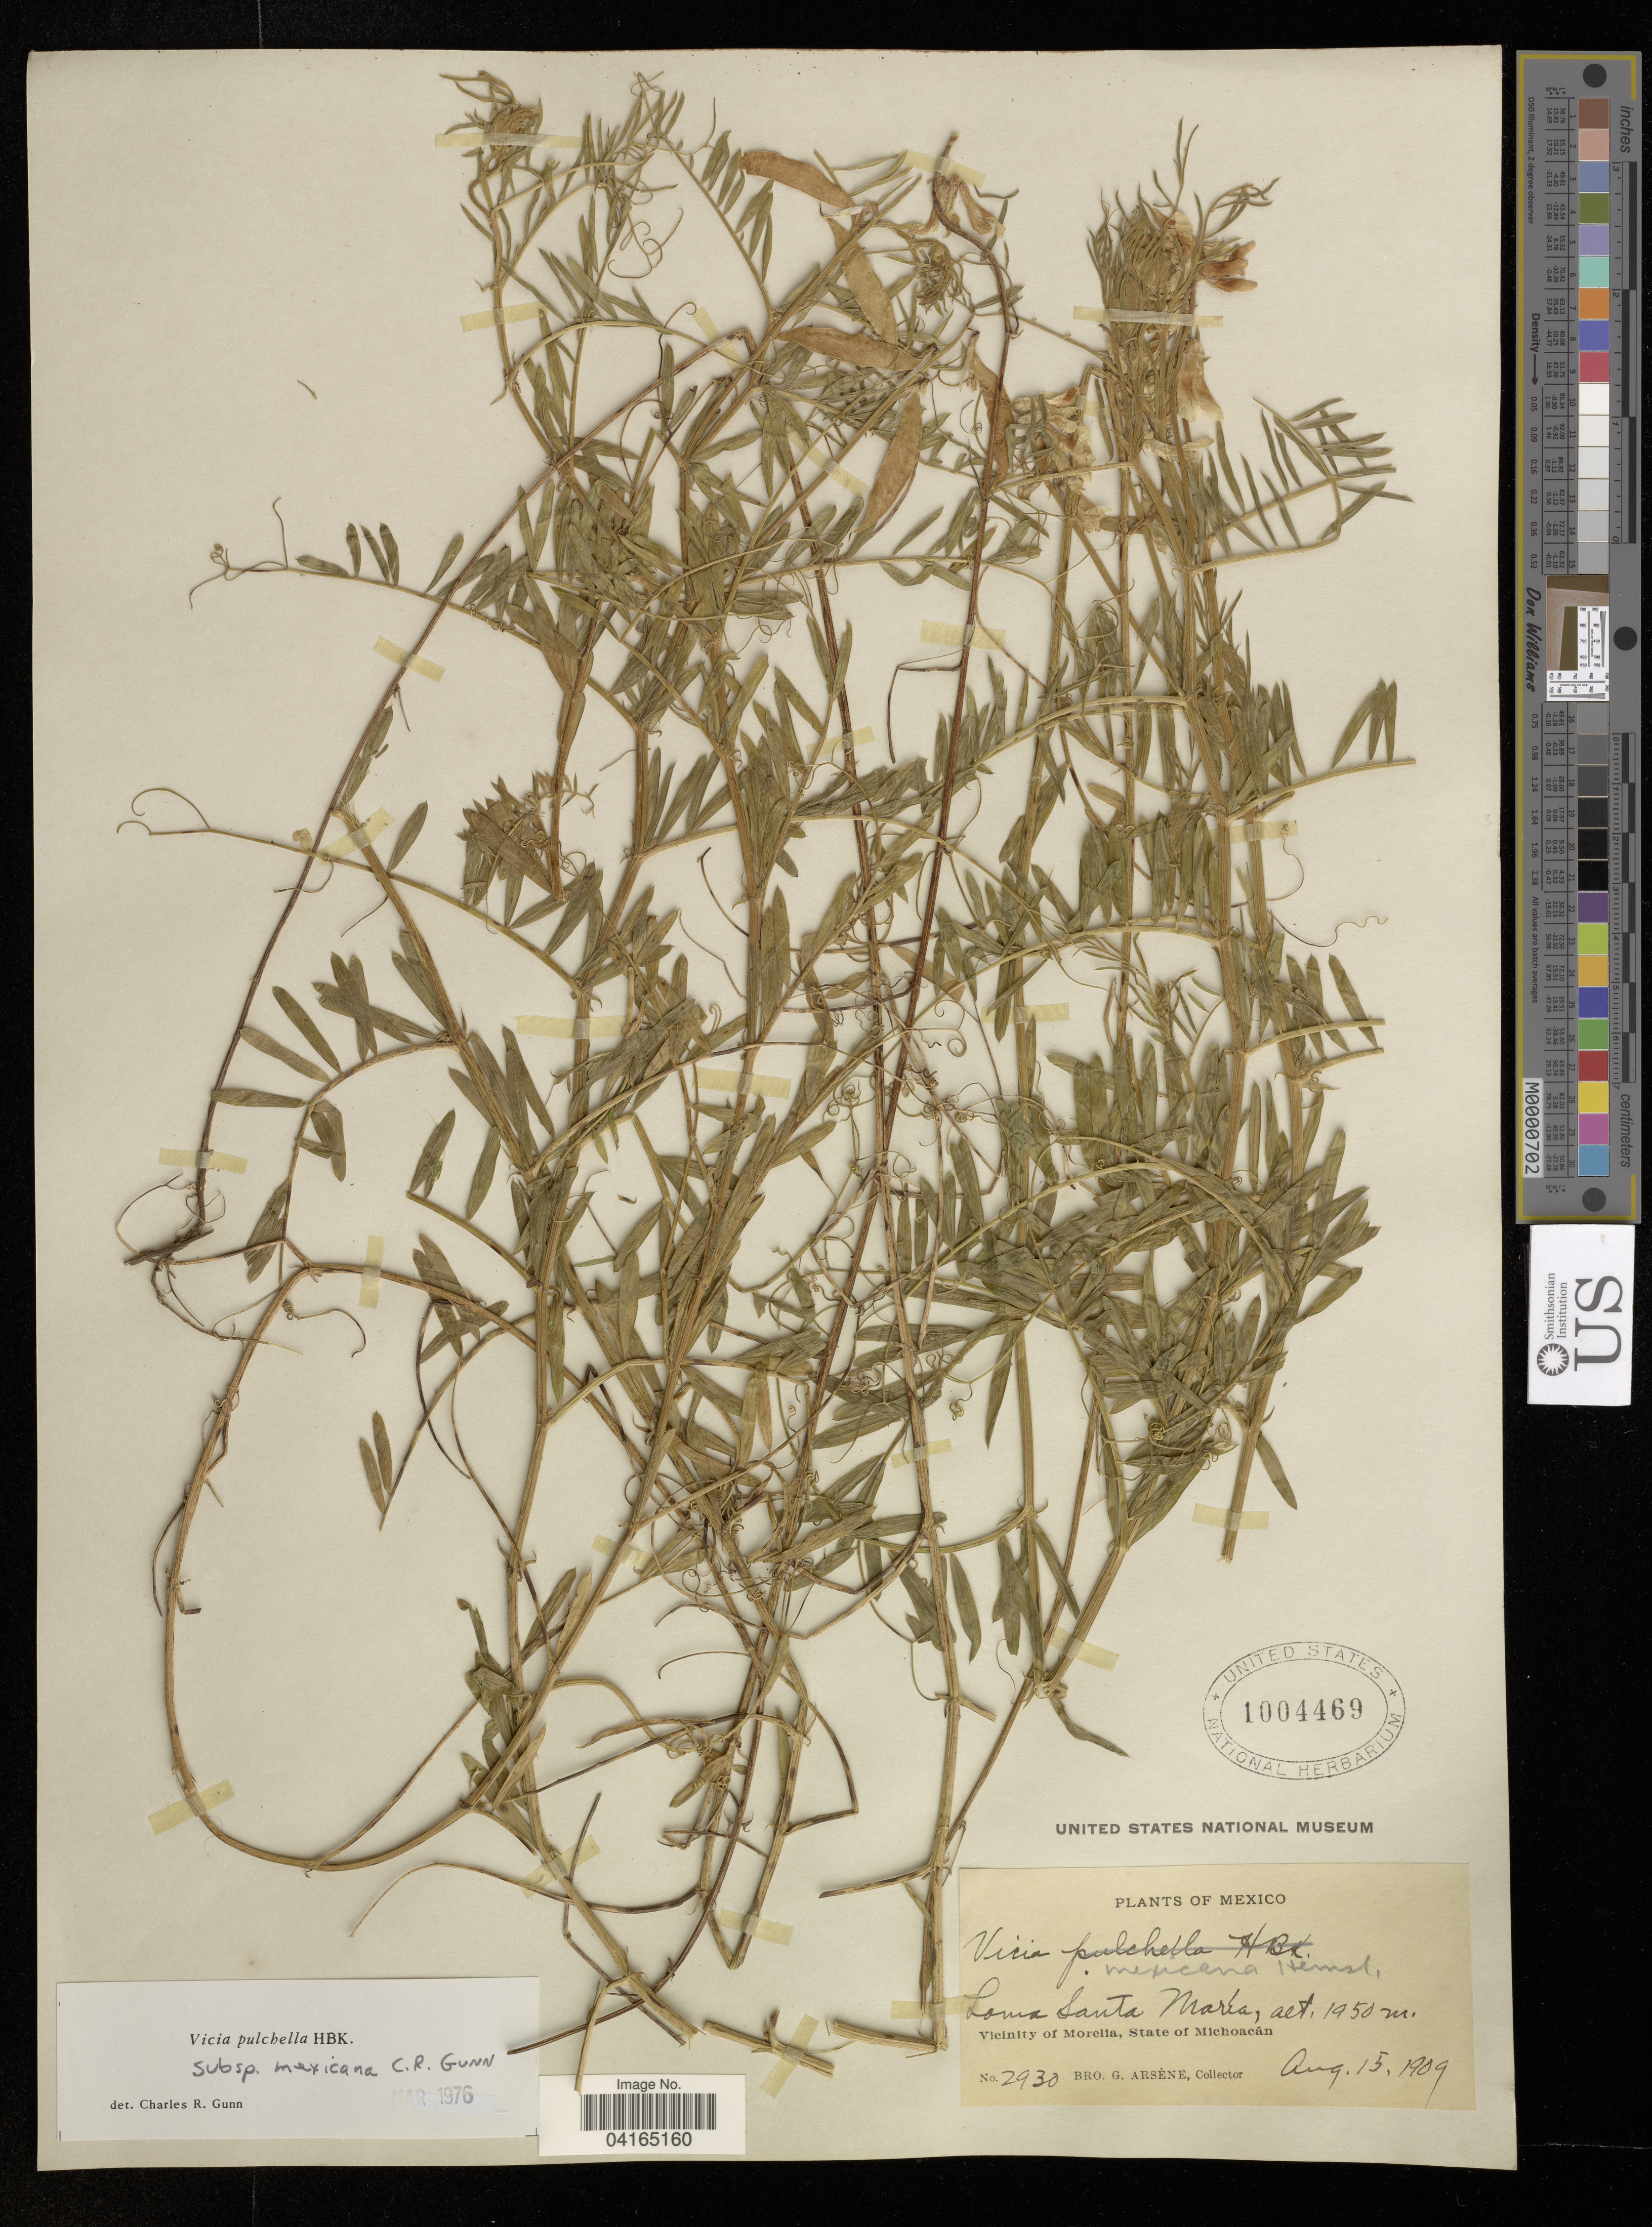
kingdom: Plantae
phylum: Tracheophyta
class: Magnoliopsida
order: Fabales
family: Fabaceae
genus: Vicia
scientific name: Vicia pulchella subsp. mexicana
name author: (Hemsl.) C.R. Gunn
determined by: Hechenleitner, Paulina, RBG Edinburgh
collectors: Bro. G. Arsène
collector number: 2930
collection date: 1909-08-15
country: Mexico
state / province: Michoacán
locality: Loma Santa María. Vicinity of Morelia.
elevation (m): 1950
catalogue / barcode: US 1004469